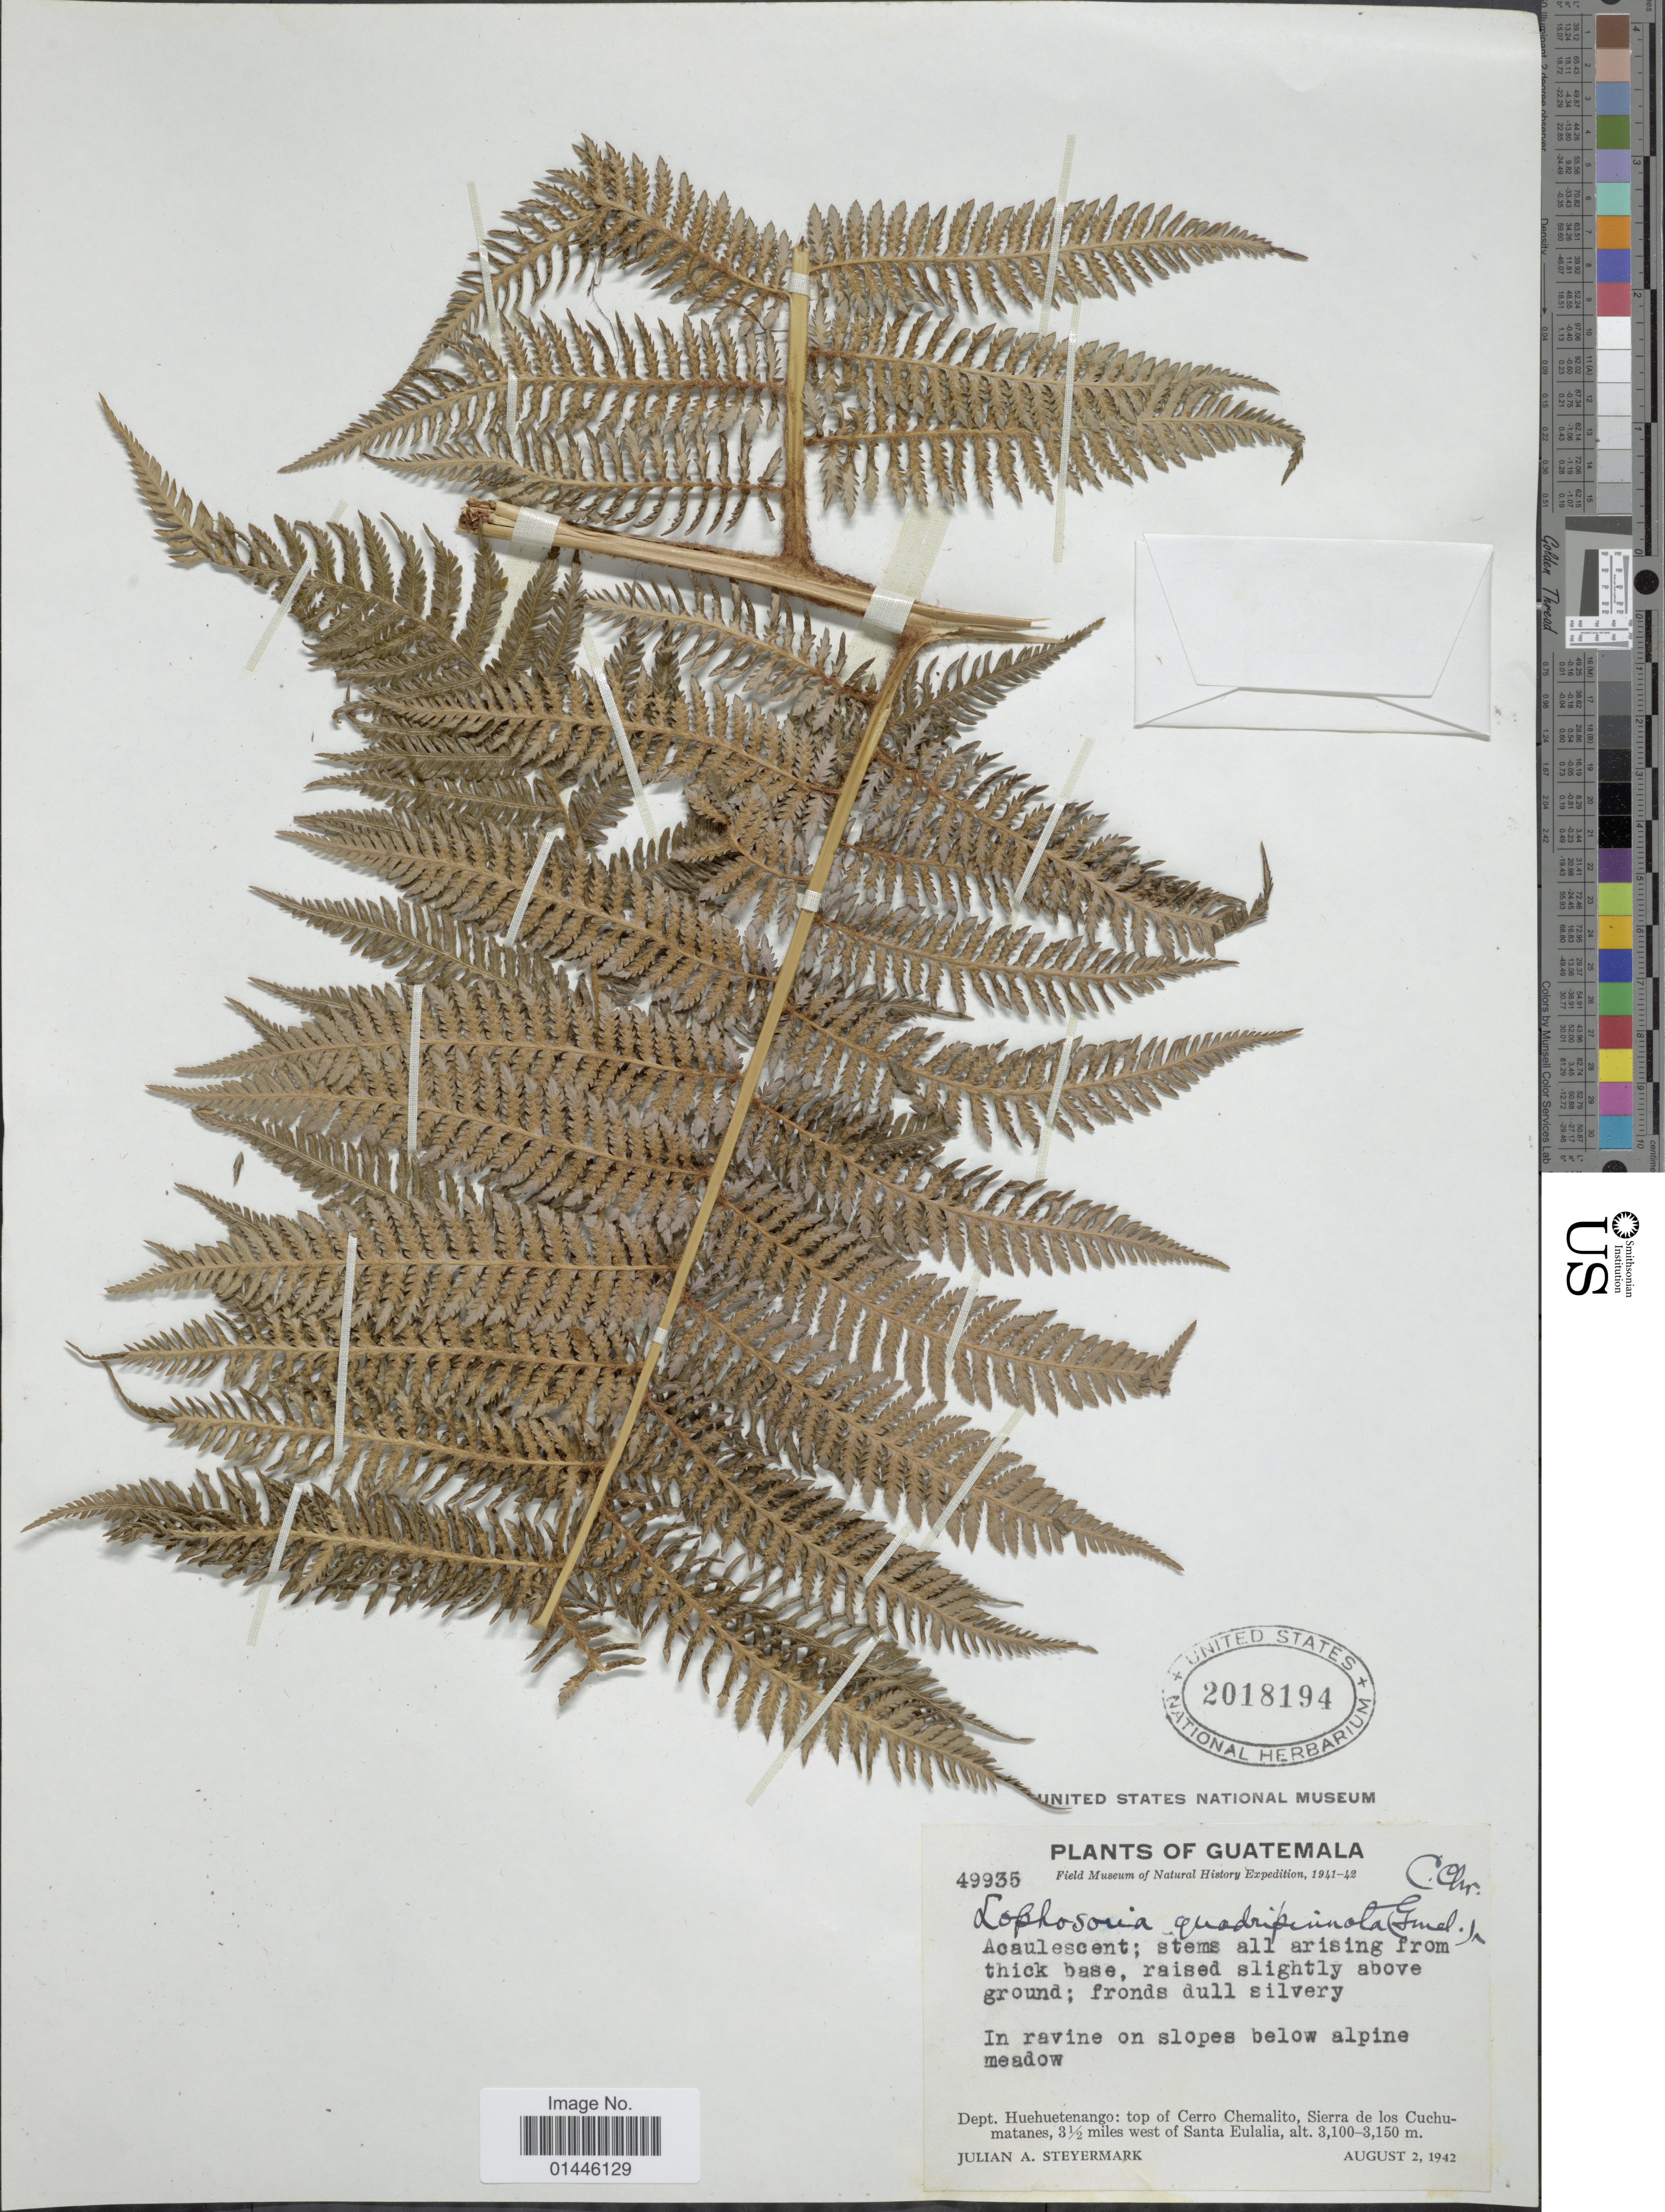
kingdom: Plantae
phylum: Tracheophyta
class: Polypodiopsida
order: Cyatheales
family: Dicksoniaceae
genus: Lophosoria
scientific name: Lophosoria quadripinnata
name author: (J.F. Gmel.) C. Chr.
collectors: J. Steyermark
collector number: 49935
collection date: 1942-08-02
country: Guatemala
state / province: Huehuetenango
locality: Top of Cerro Chemalito, Sierra de los Cuchumatanes, 3½ miles west of Santa Eulalia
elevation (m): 3100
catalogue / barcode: US 2018194